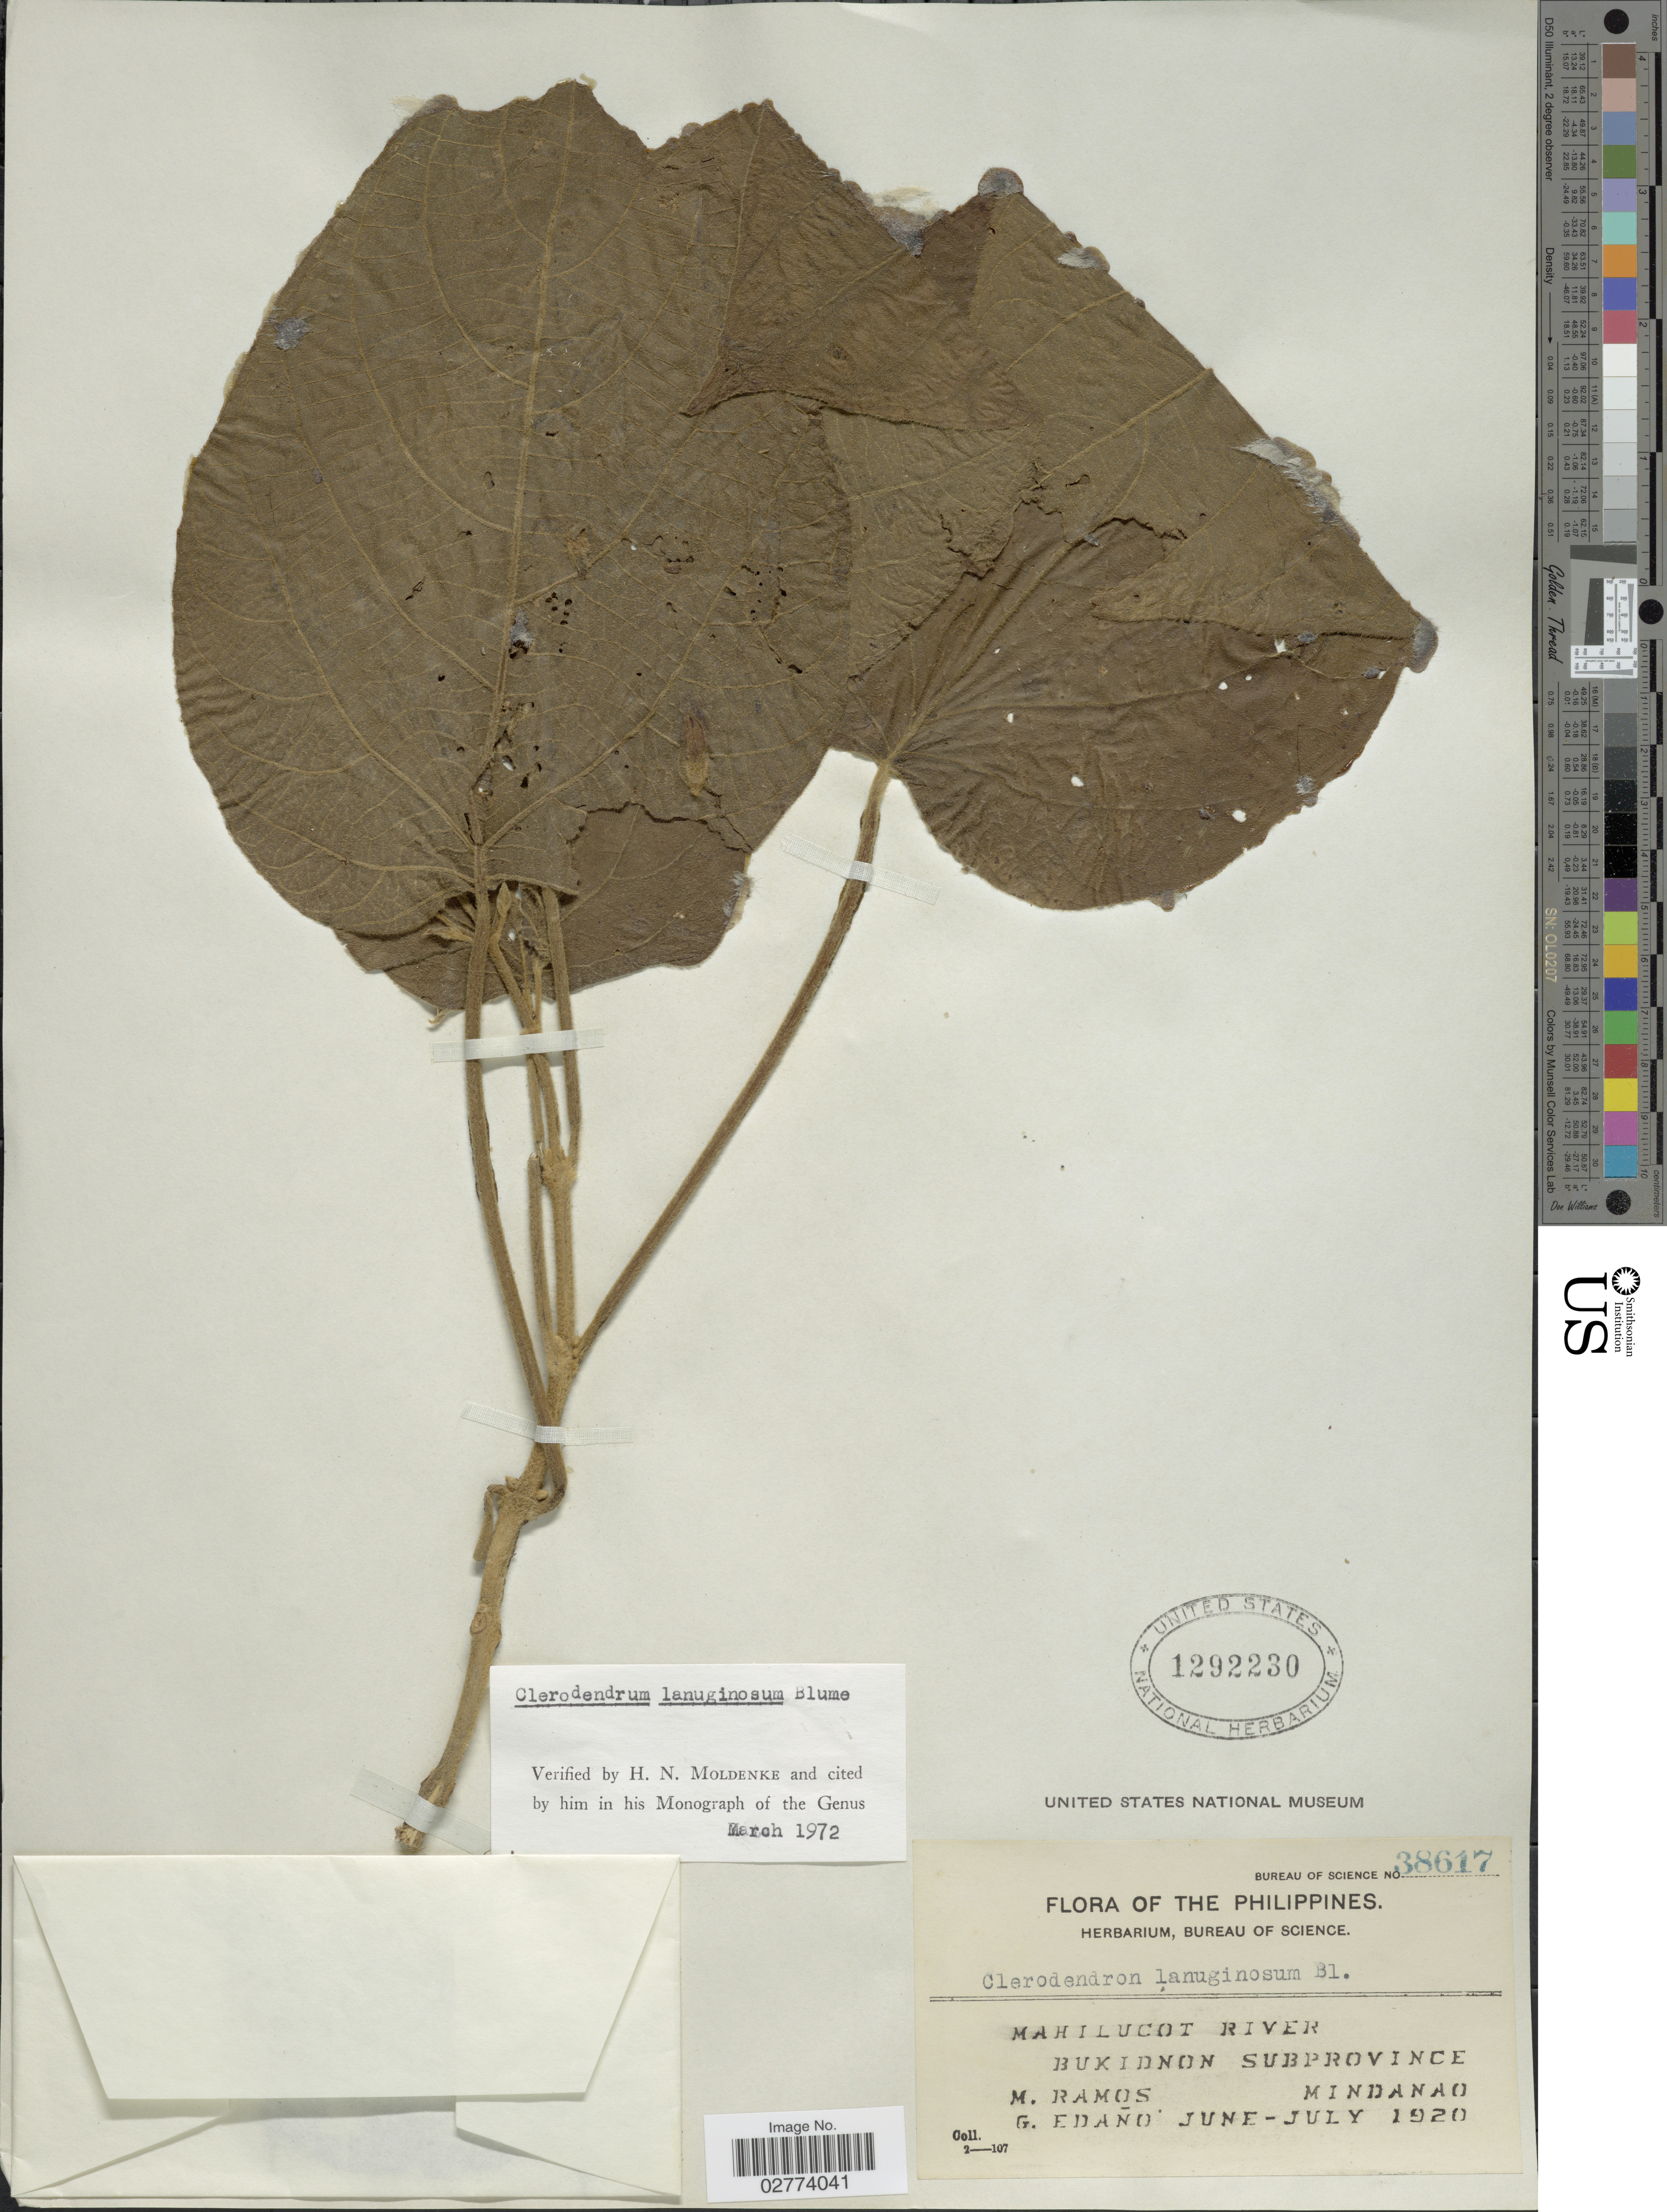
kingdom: Plantae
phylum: Tracheophyta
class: Magnoliopsida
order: Lamiales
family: Lamiaceae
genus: Clerodendrum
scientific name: Clerodendrum lanuginosum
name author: Blume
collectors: M. Ramos & G. Edaño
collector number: Bureau of Science 38617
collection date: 1920-06/1920-07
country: Philippines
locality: Mahilucot River, Bukidnon Subprovince, Mindanao.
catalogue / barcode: US 1292230